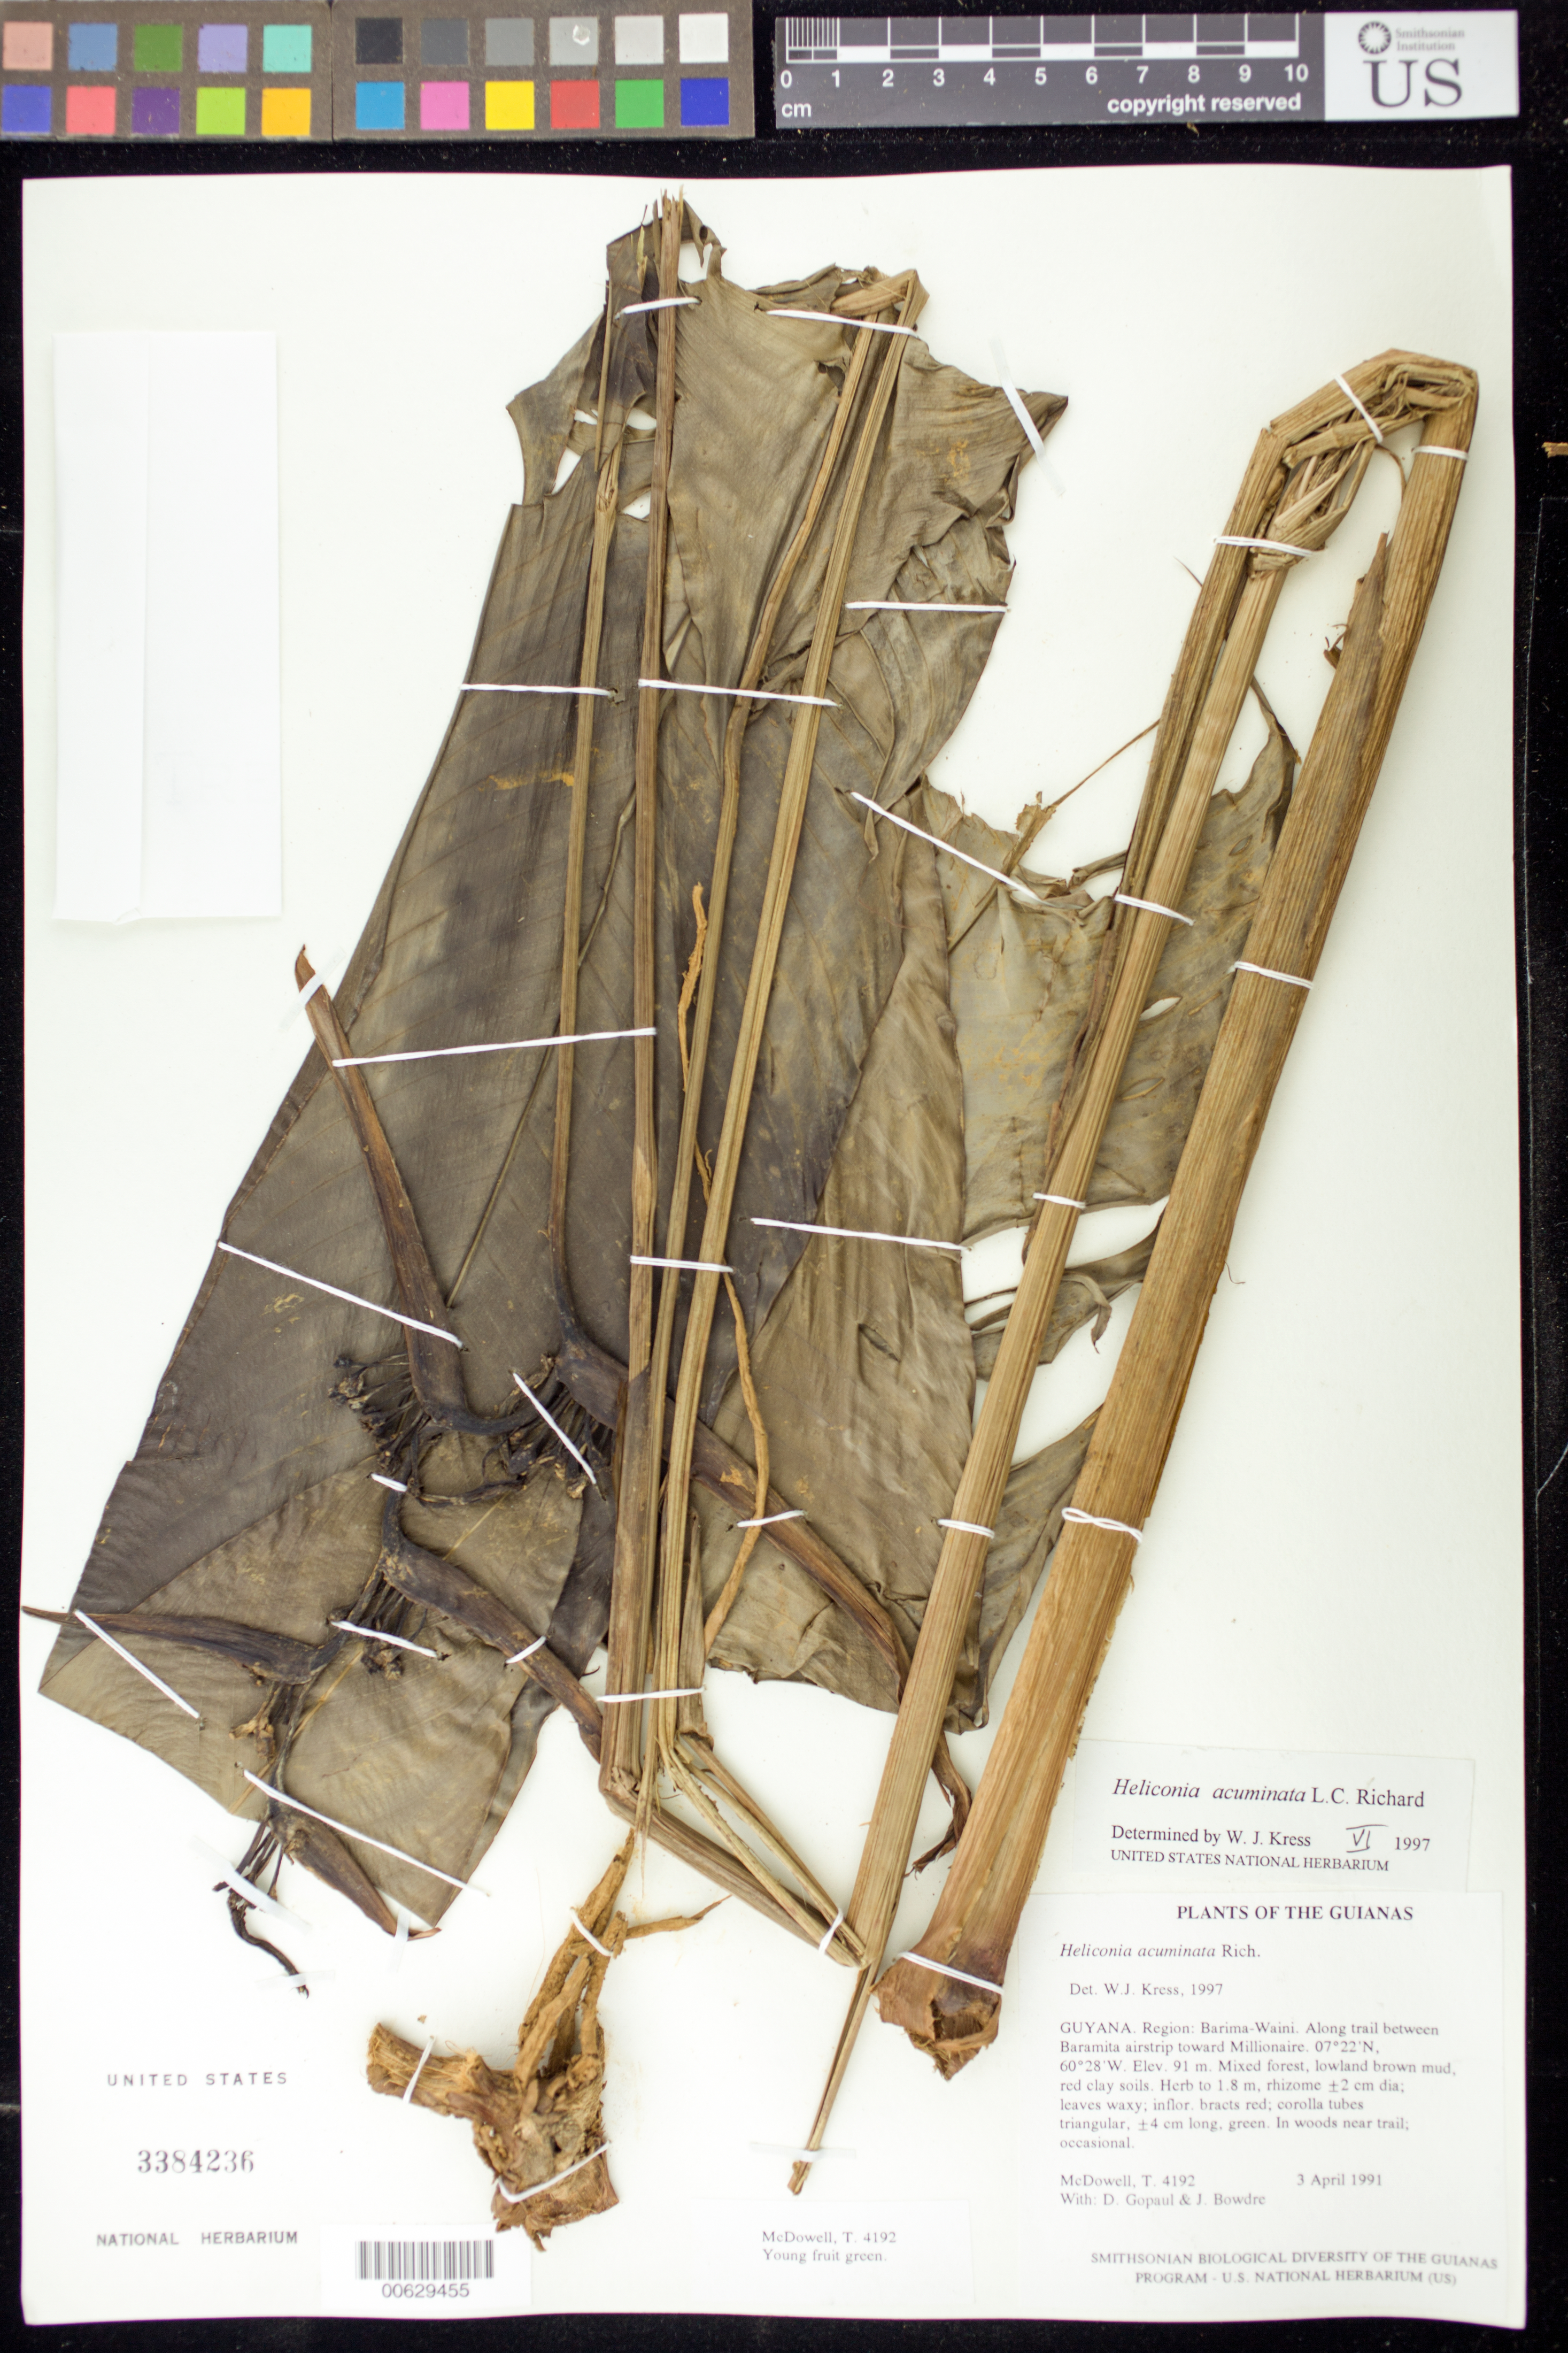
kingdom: Plantae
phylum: Tracheophyta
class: Liliopsida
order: Zingiberales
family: Heliconiaceae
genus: Heliconia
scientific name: Heliconia acuminata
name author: A. Rich.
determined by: Kress, W. J., (US), Smithsonian Institution - National Museum of Natural History (UNITED STATES)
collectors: T. McDowell, D. Gopaul & J. Bowdre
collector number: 4192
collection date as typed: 3 April 1991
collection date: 1991-04-03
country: Guyana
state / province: Barima-Waini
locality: Along trail between Baramita airstrip toward Millionaire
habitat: Mixed forest, lowland brown mud, red clay soils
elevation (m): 91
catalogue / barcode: US 3384236